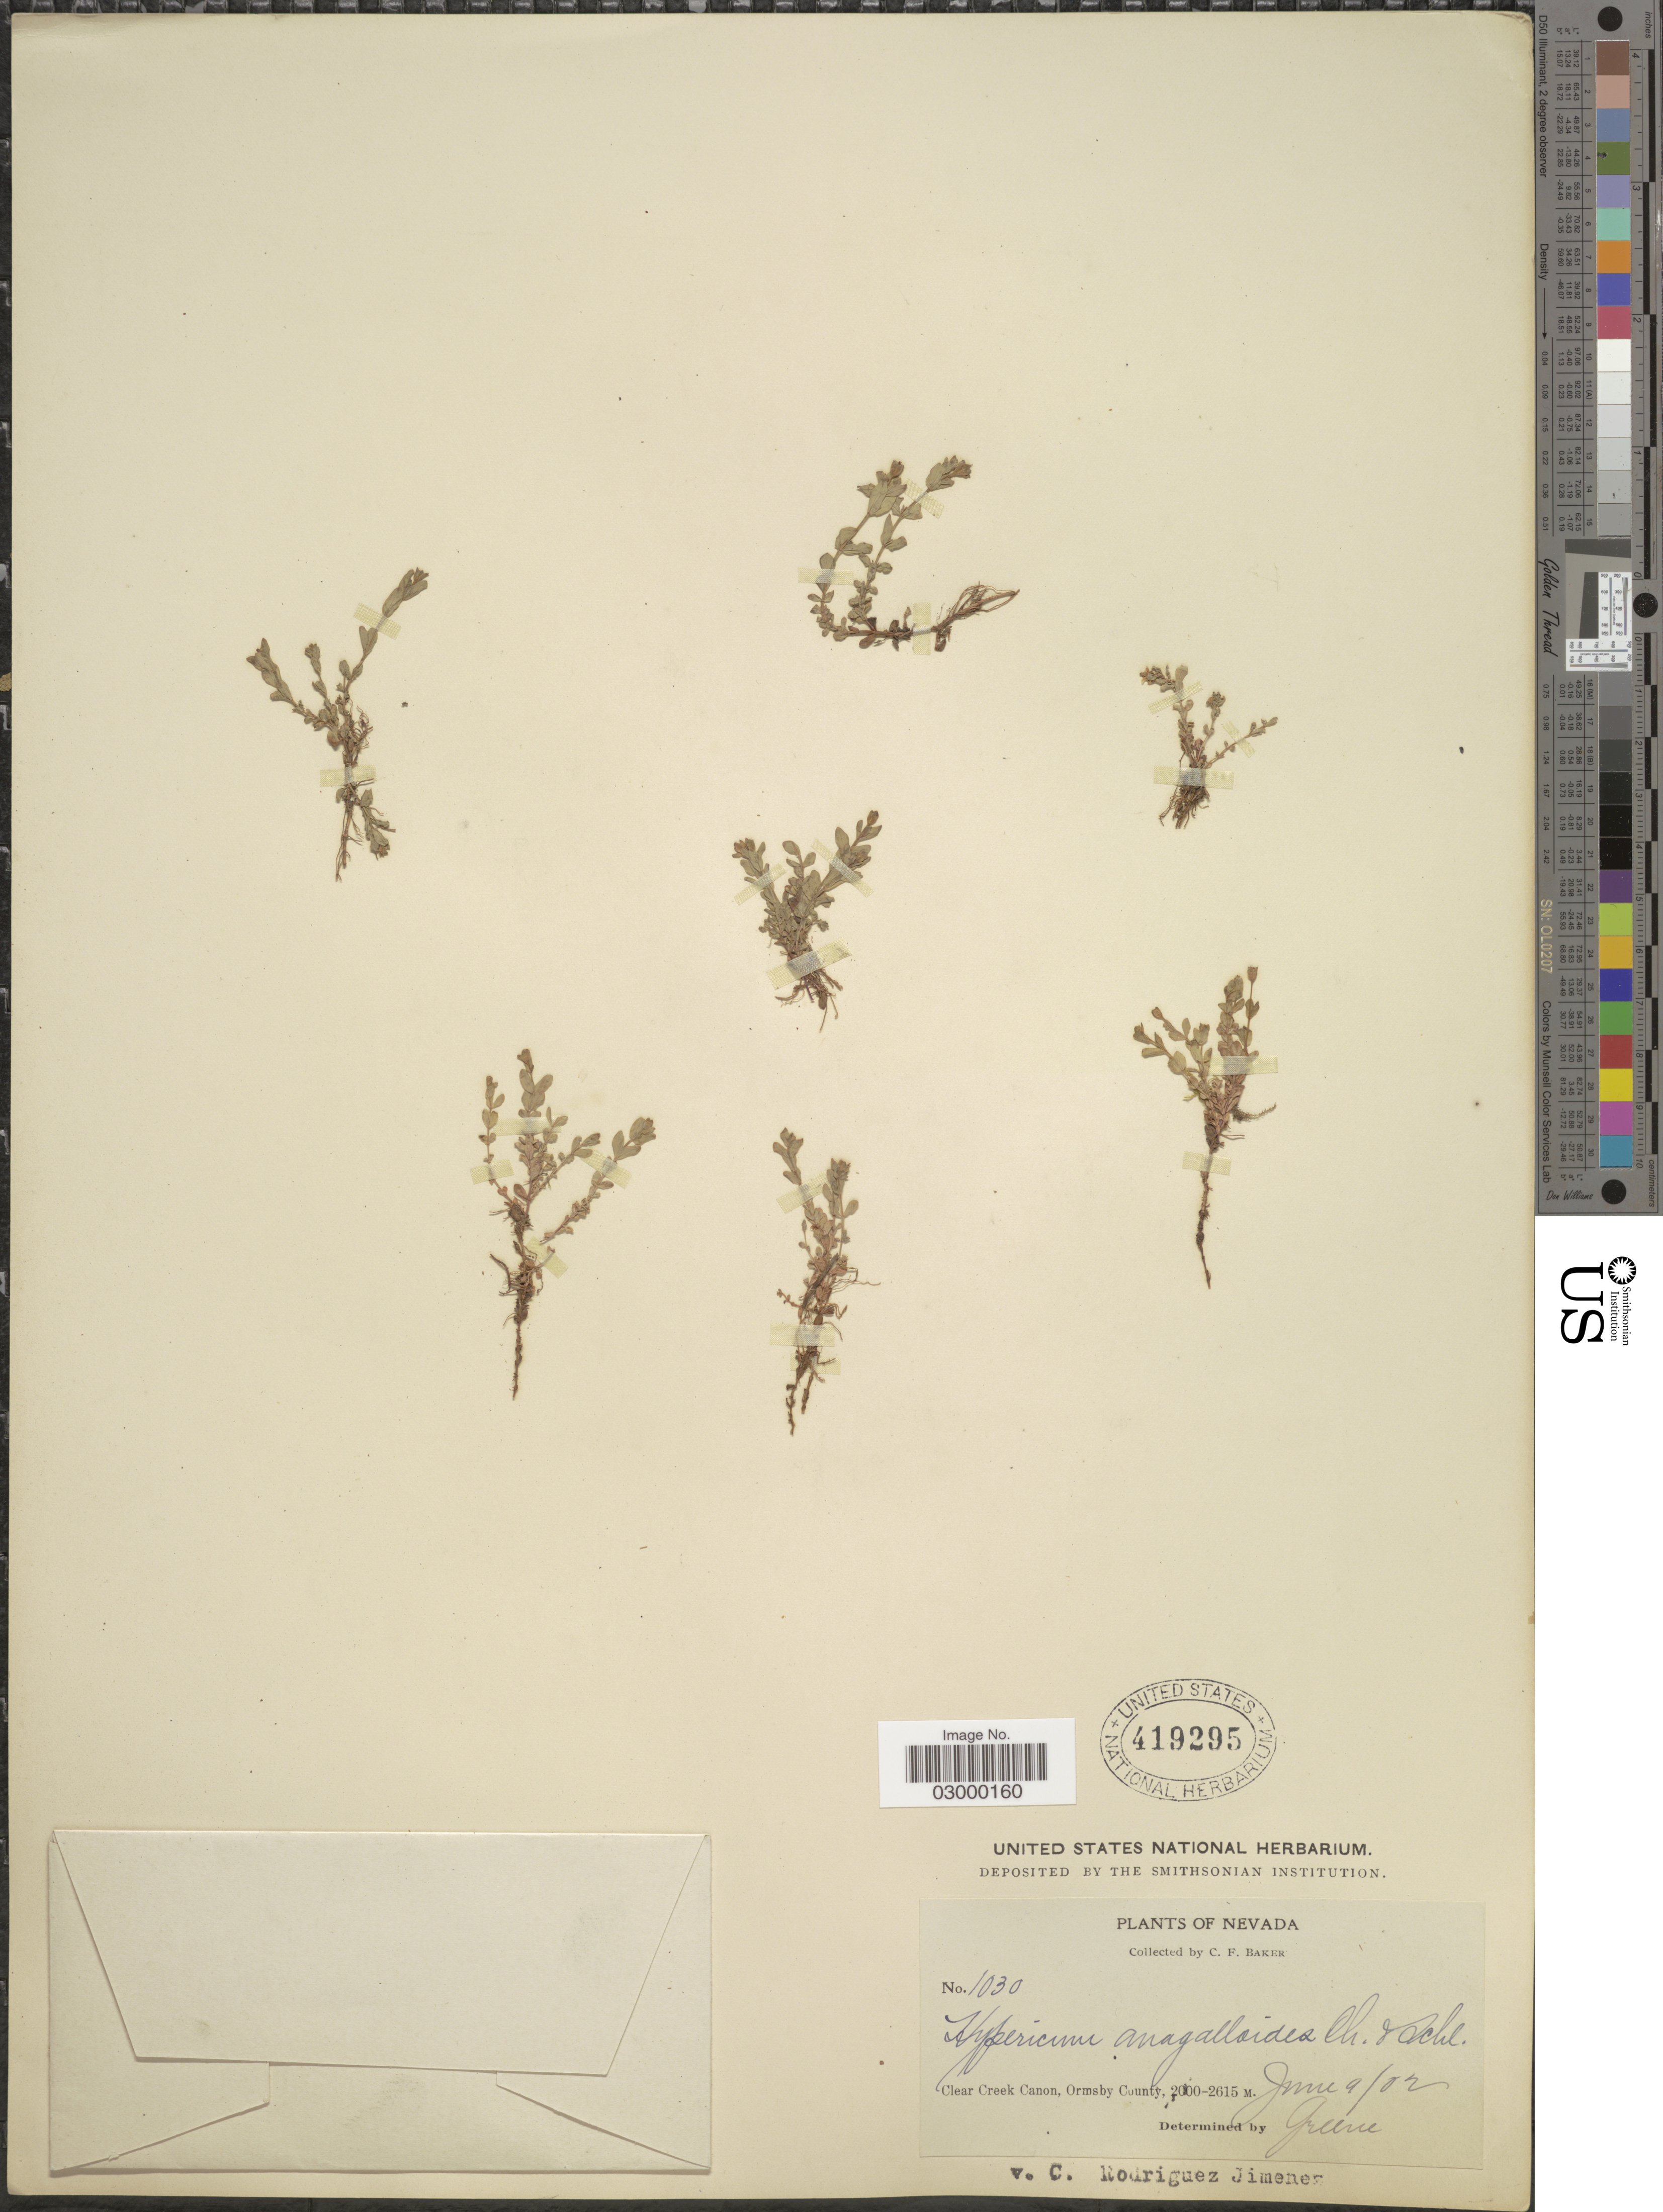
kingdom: Plantae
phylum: Tracheophyta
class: Magnoliopsida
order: Malpighiales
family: Hypericaceae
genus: Hypericum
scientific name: Hypericum anagalloides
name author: Cham. & Schltdl.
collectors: C. F. Baker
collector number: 1030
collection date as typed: Transcribed d/m/y: 9/6/02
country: United States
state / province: Nevada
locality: Clear Creek Canon, Ormsby County.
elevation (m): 2000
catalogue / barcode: US 419295